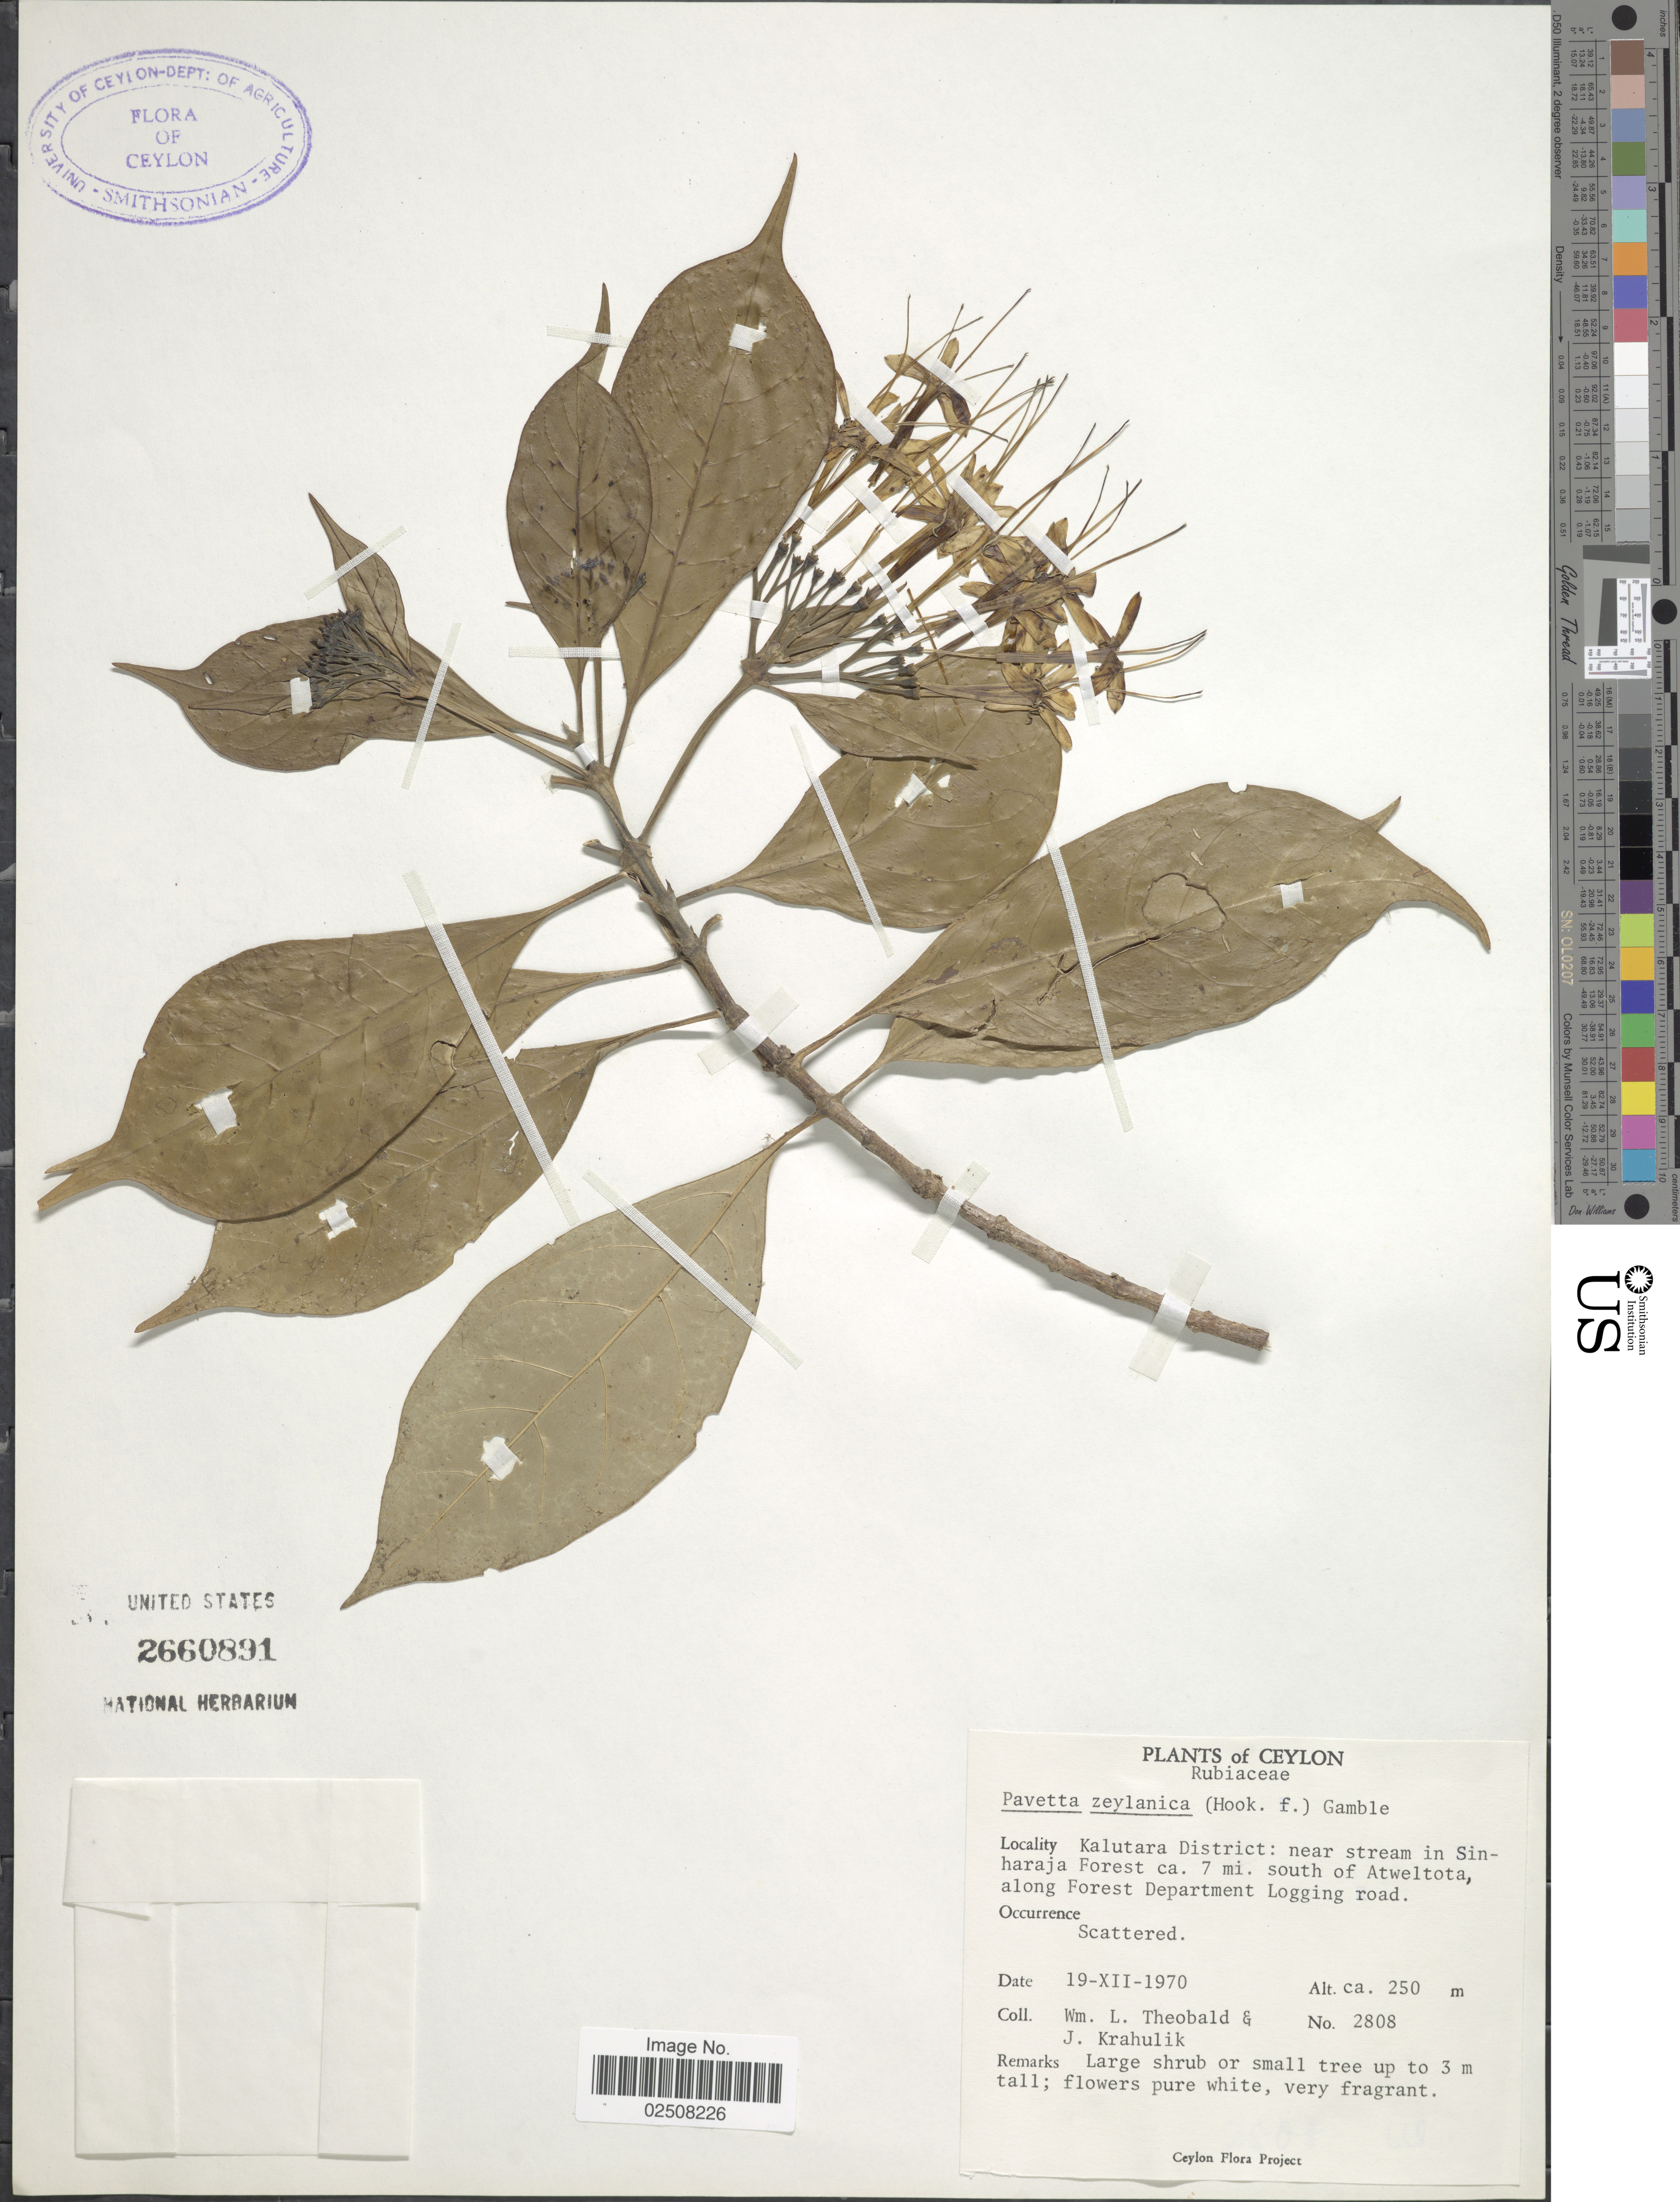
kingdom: Plantae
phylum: Tracheophyta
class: Magnoliopsida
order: Gentianales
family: Rubiaceae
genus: Pavetta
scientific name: Pavetta zeylanica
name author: (Hook. f.) Gamble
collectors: W. L. Theobald & J. Krahulik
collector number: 2808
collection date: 1970-12-19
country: Sri Lanka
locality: Ceylon, Kalutara District: near stream in Sinharaja Forest ca 7 mi south of Atweltota, along Forest Department Logging road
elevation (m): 250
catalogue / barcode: US 2660891